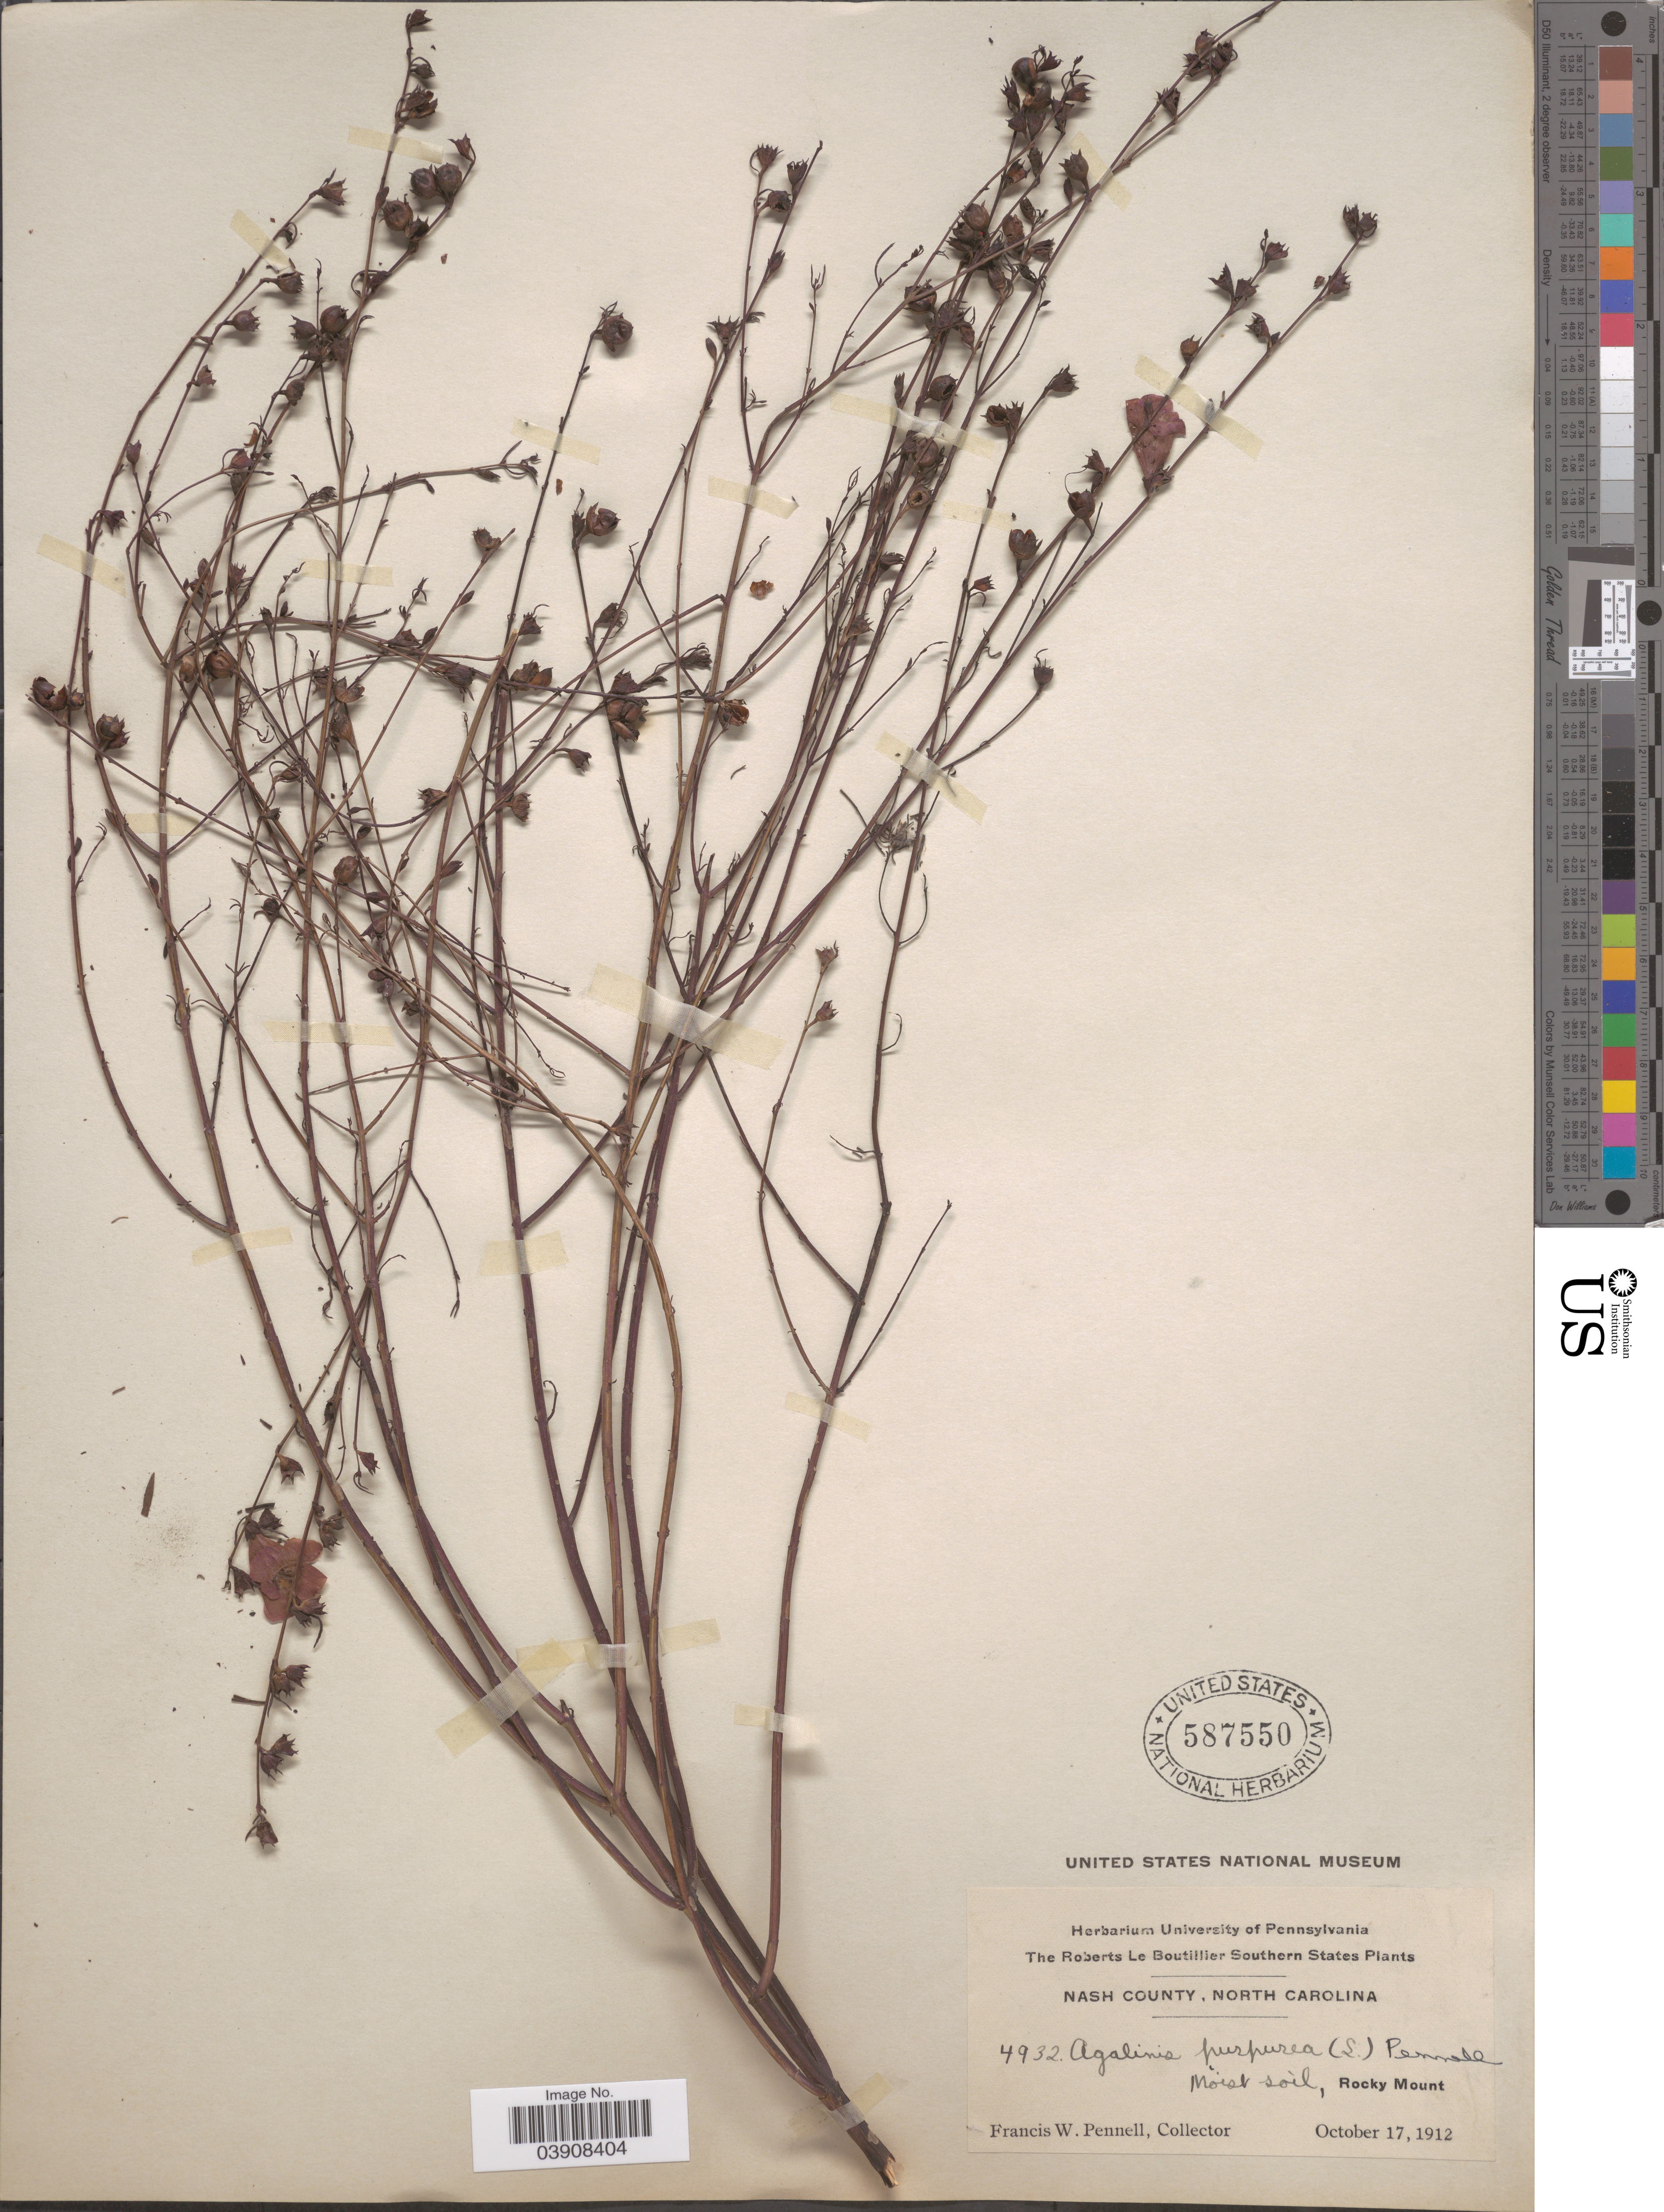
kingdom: Plantae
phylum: Tracheophyta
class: Magnoliopsida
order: Lamiales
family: Orobanchaceae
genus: Agalinis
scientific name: Agalinis purpurea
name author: (L.) Pennell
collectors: F. W. Pennell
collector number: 4932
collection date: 1912-10-17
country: United States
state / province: North Carolina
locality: Southern States. Nash County. Rocky Mount.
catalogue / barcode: US 587550